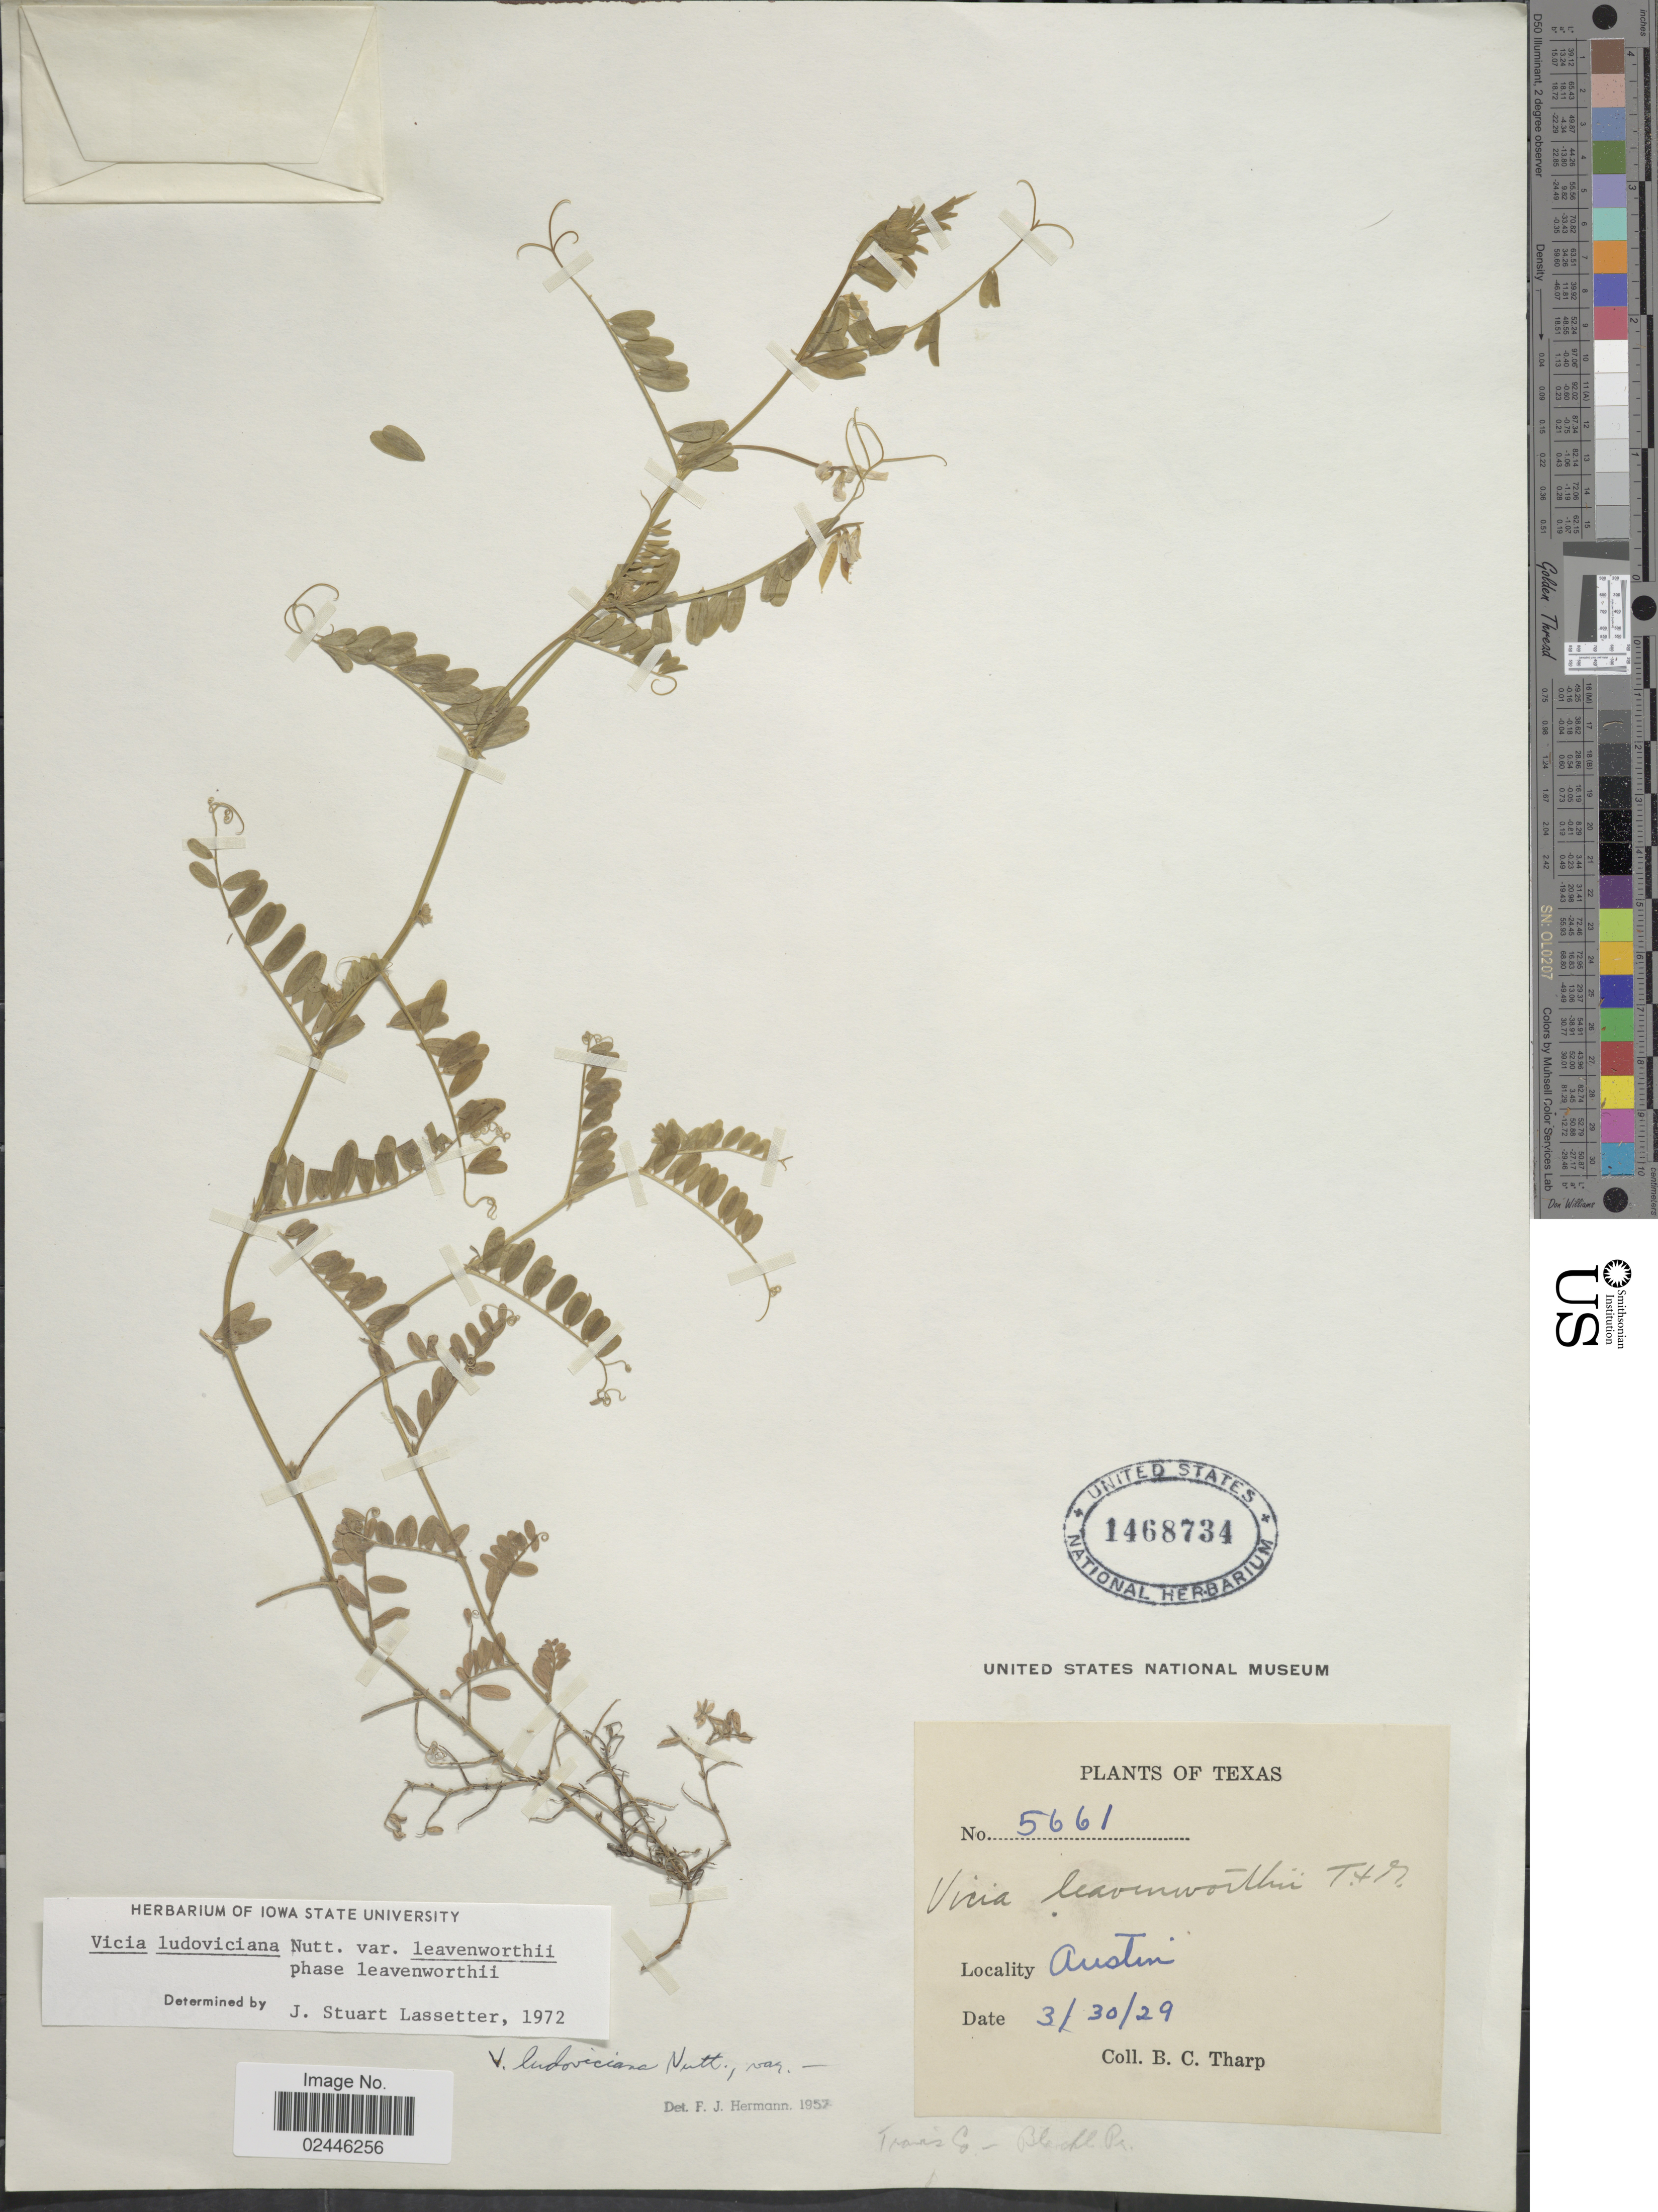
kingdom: Plantae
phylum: Tracheophyta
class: Magnoliopsida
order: Fabales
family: Fabaceae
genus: Vicia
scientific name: Vicia ludoviciana var. leavenworthii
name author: (Torr. & A. Gray) Broich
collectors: B. C. Tharp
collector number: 5661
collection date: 1929-03-30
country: United States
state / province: Texas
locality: Austin, Travis Co. Blackl. Pr.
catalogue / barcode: US 1468734